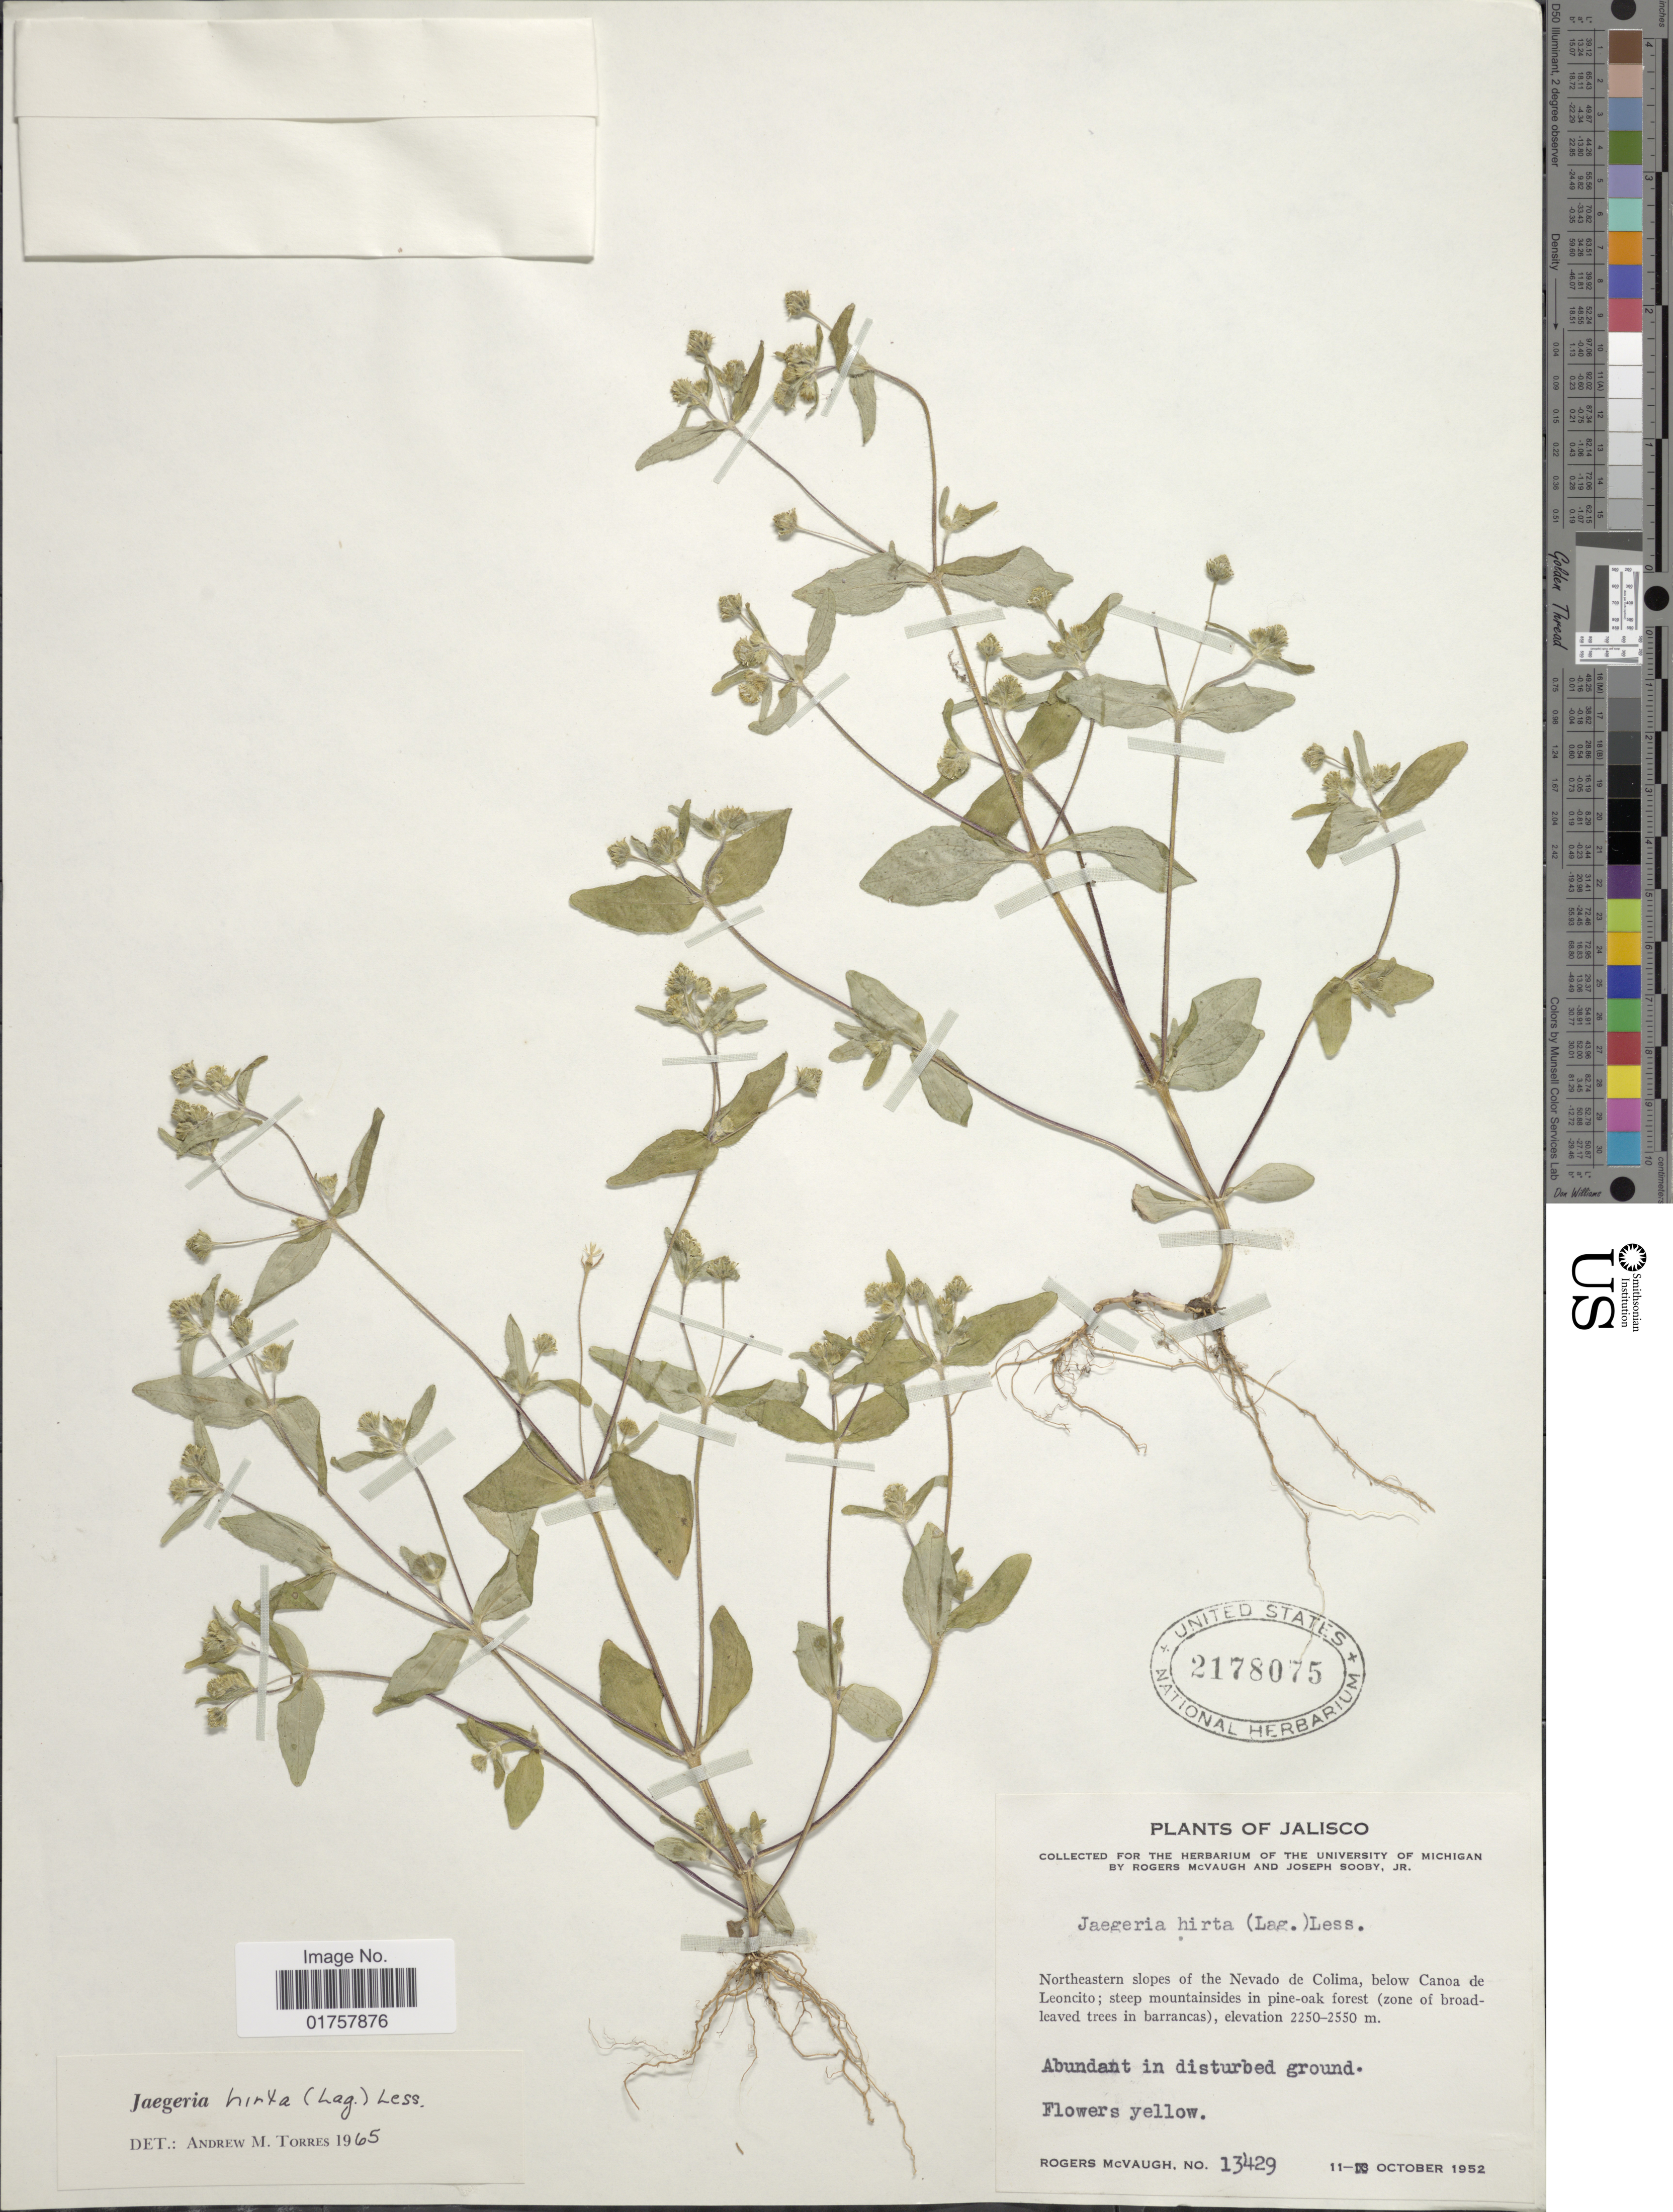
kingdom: Plantae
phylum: Tracheophyta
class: Magnoliopsida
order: Asterales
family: Asteraceae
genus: Jaegeria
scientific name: Jaegeria hirta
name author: (Lag.) Less.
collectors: R. McVaugh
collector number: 13429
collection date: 1952-10-11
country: Mexico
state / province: Jalisco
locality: Northeastern slopes of the Nevado de Colima, below Canoa de Leoncito; steep mountainsides in pine-oak forest (zone of broadleaved trees in barrancas)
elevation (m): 2250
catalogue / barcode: US 2178075